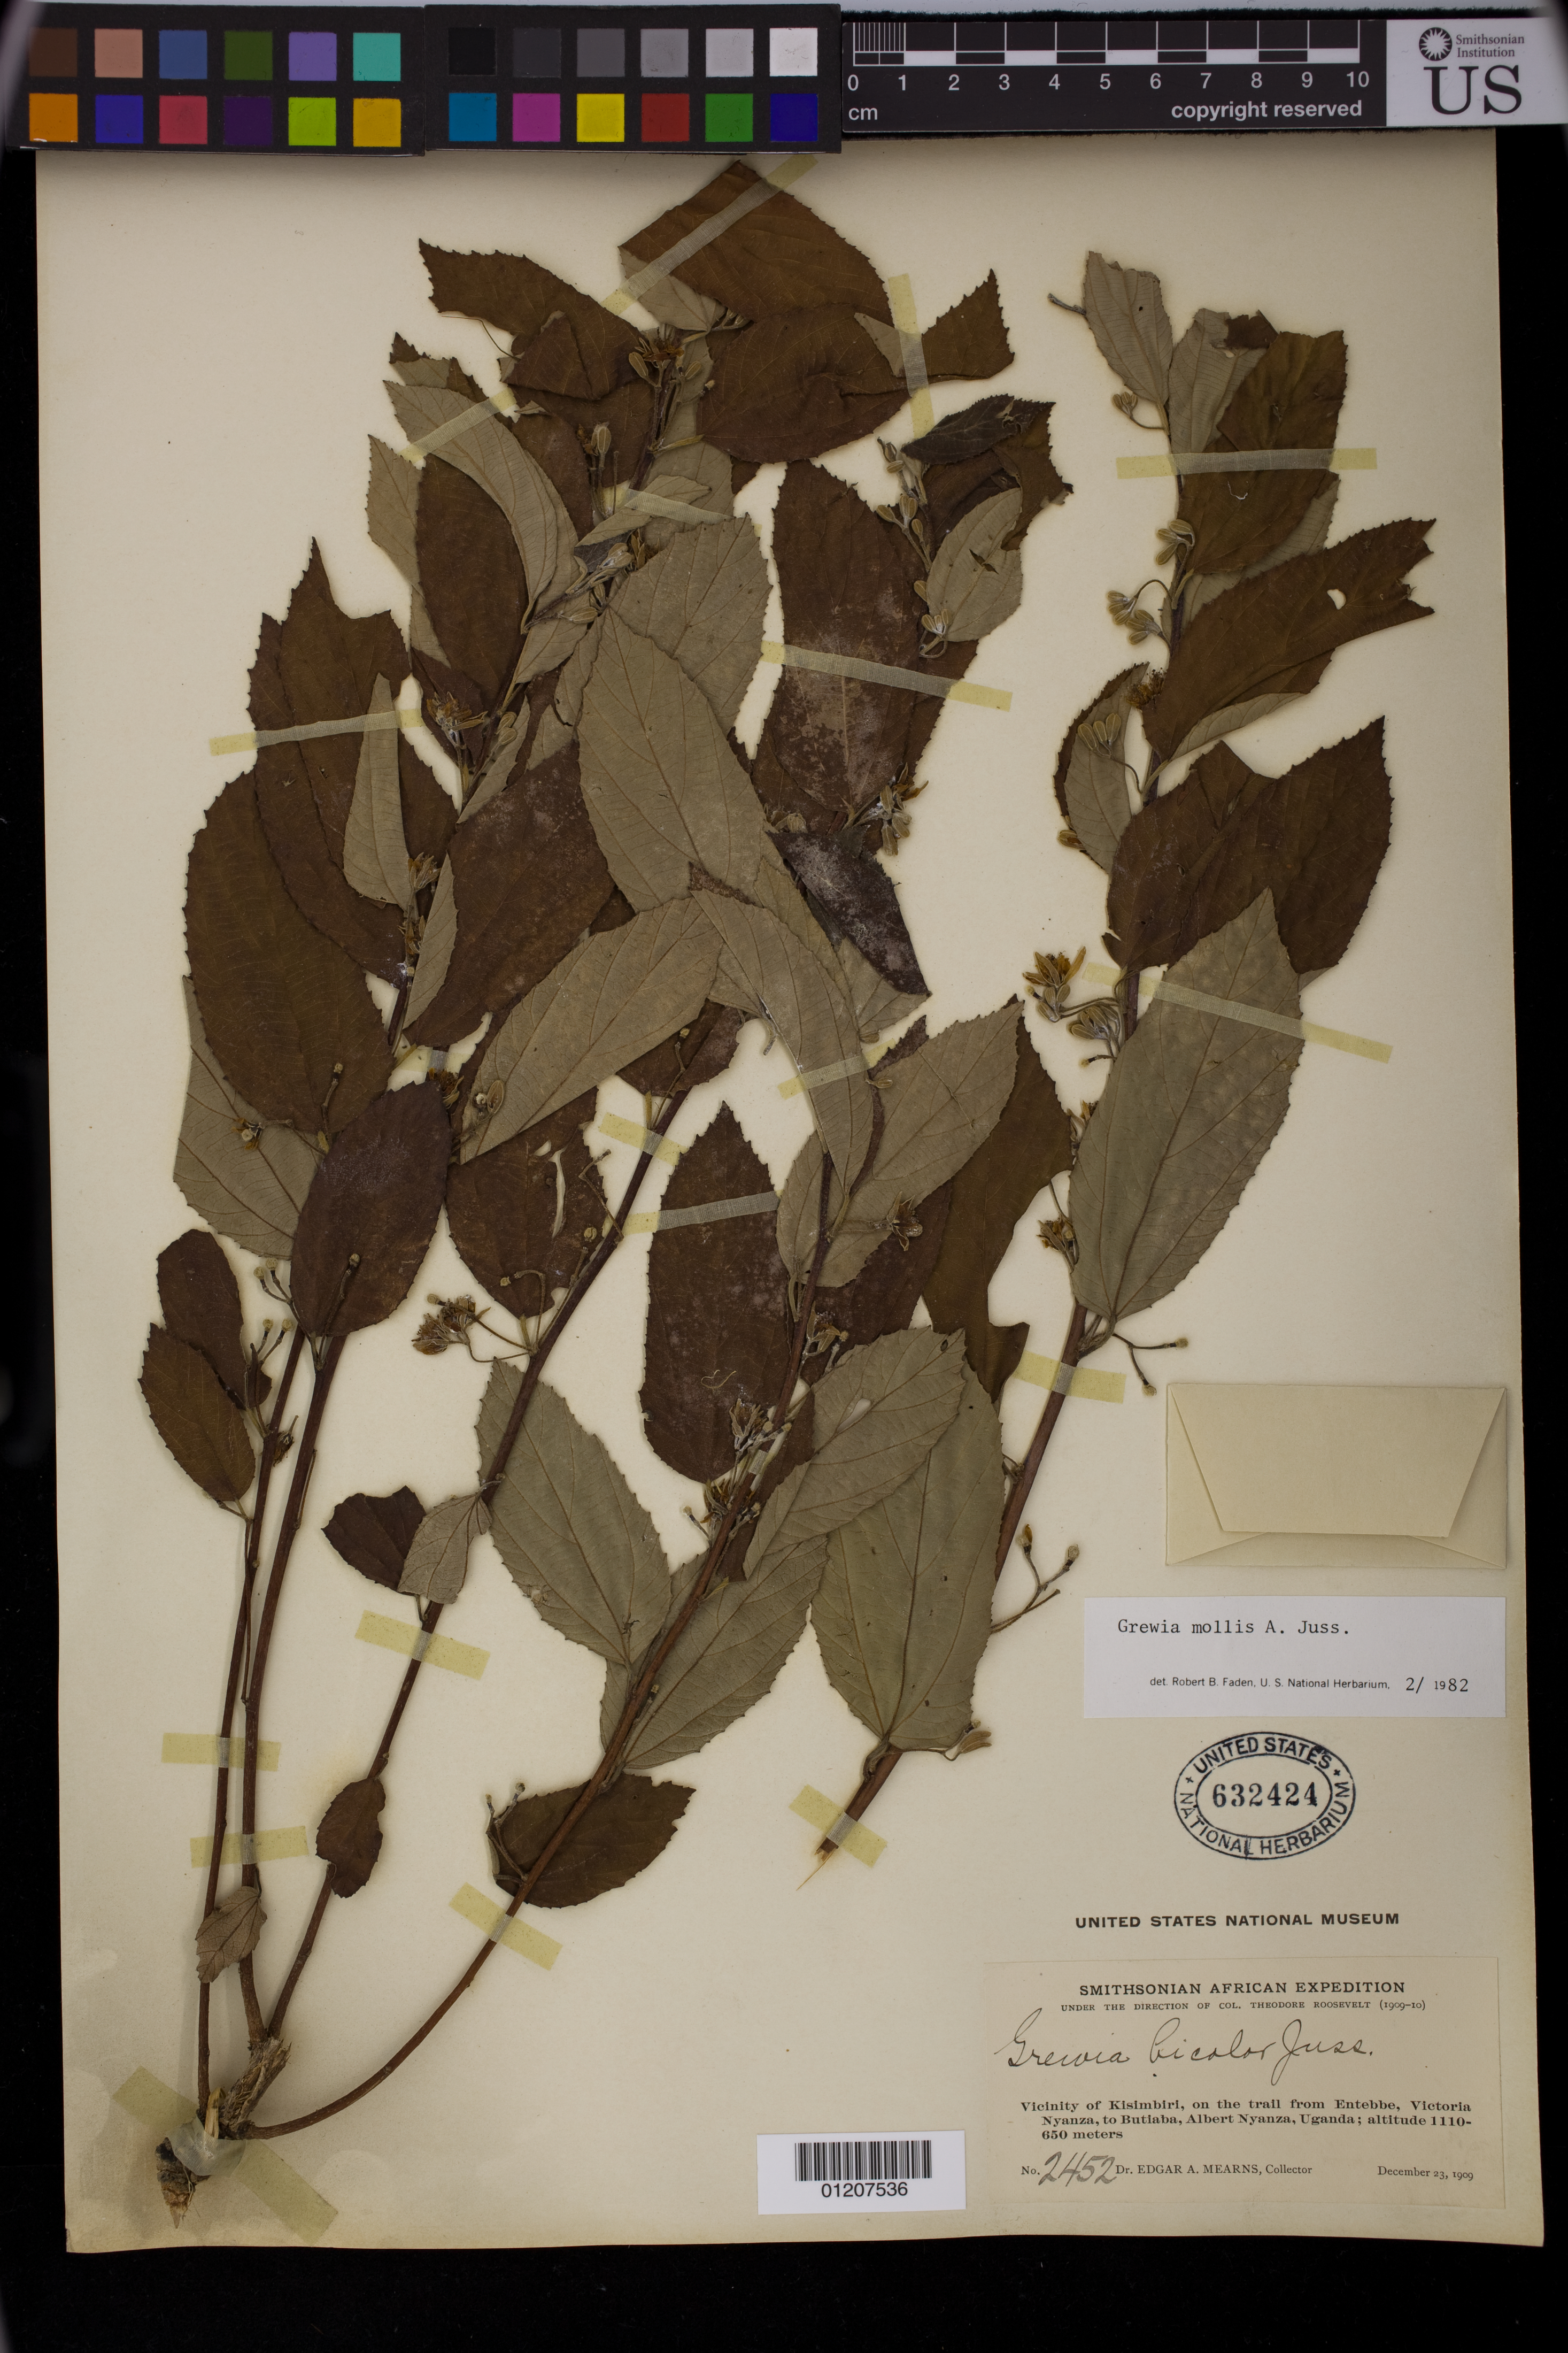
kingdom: Plantae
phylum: Tracheophyta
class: Magnoliopsida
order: Malvales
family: Malvaceae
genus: Grewia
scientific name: Grewia mollis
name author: Juss.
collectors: E. A. Mearns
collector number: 2452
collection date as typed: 23 Dec 1909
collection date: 1909-12-23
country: Uganda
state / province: Central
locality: Vicinity of Kisimbiri, on the trail from Entebbe, Victoria Nyanza, to Butiaba, Albert Nyanza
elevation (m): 650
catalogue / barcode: US 632424